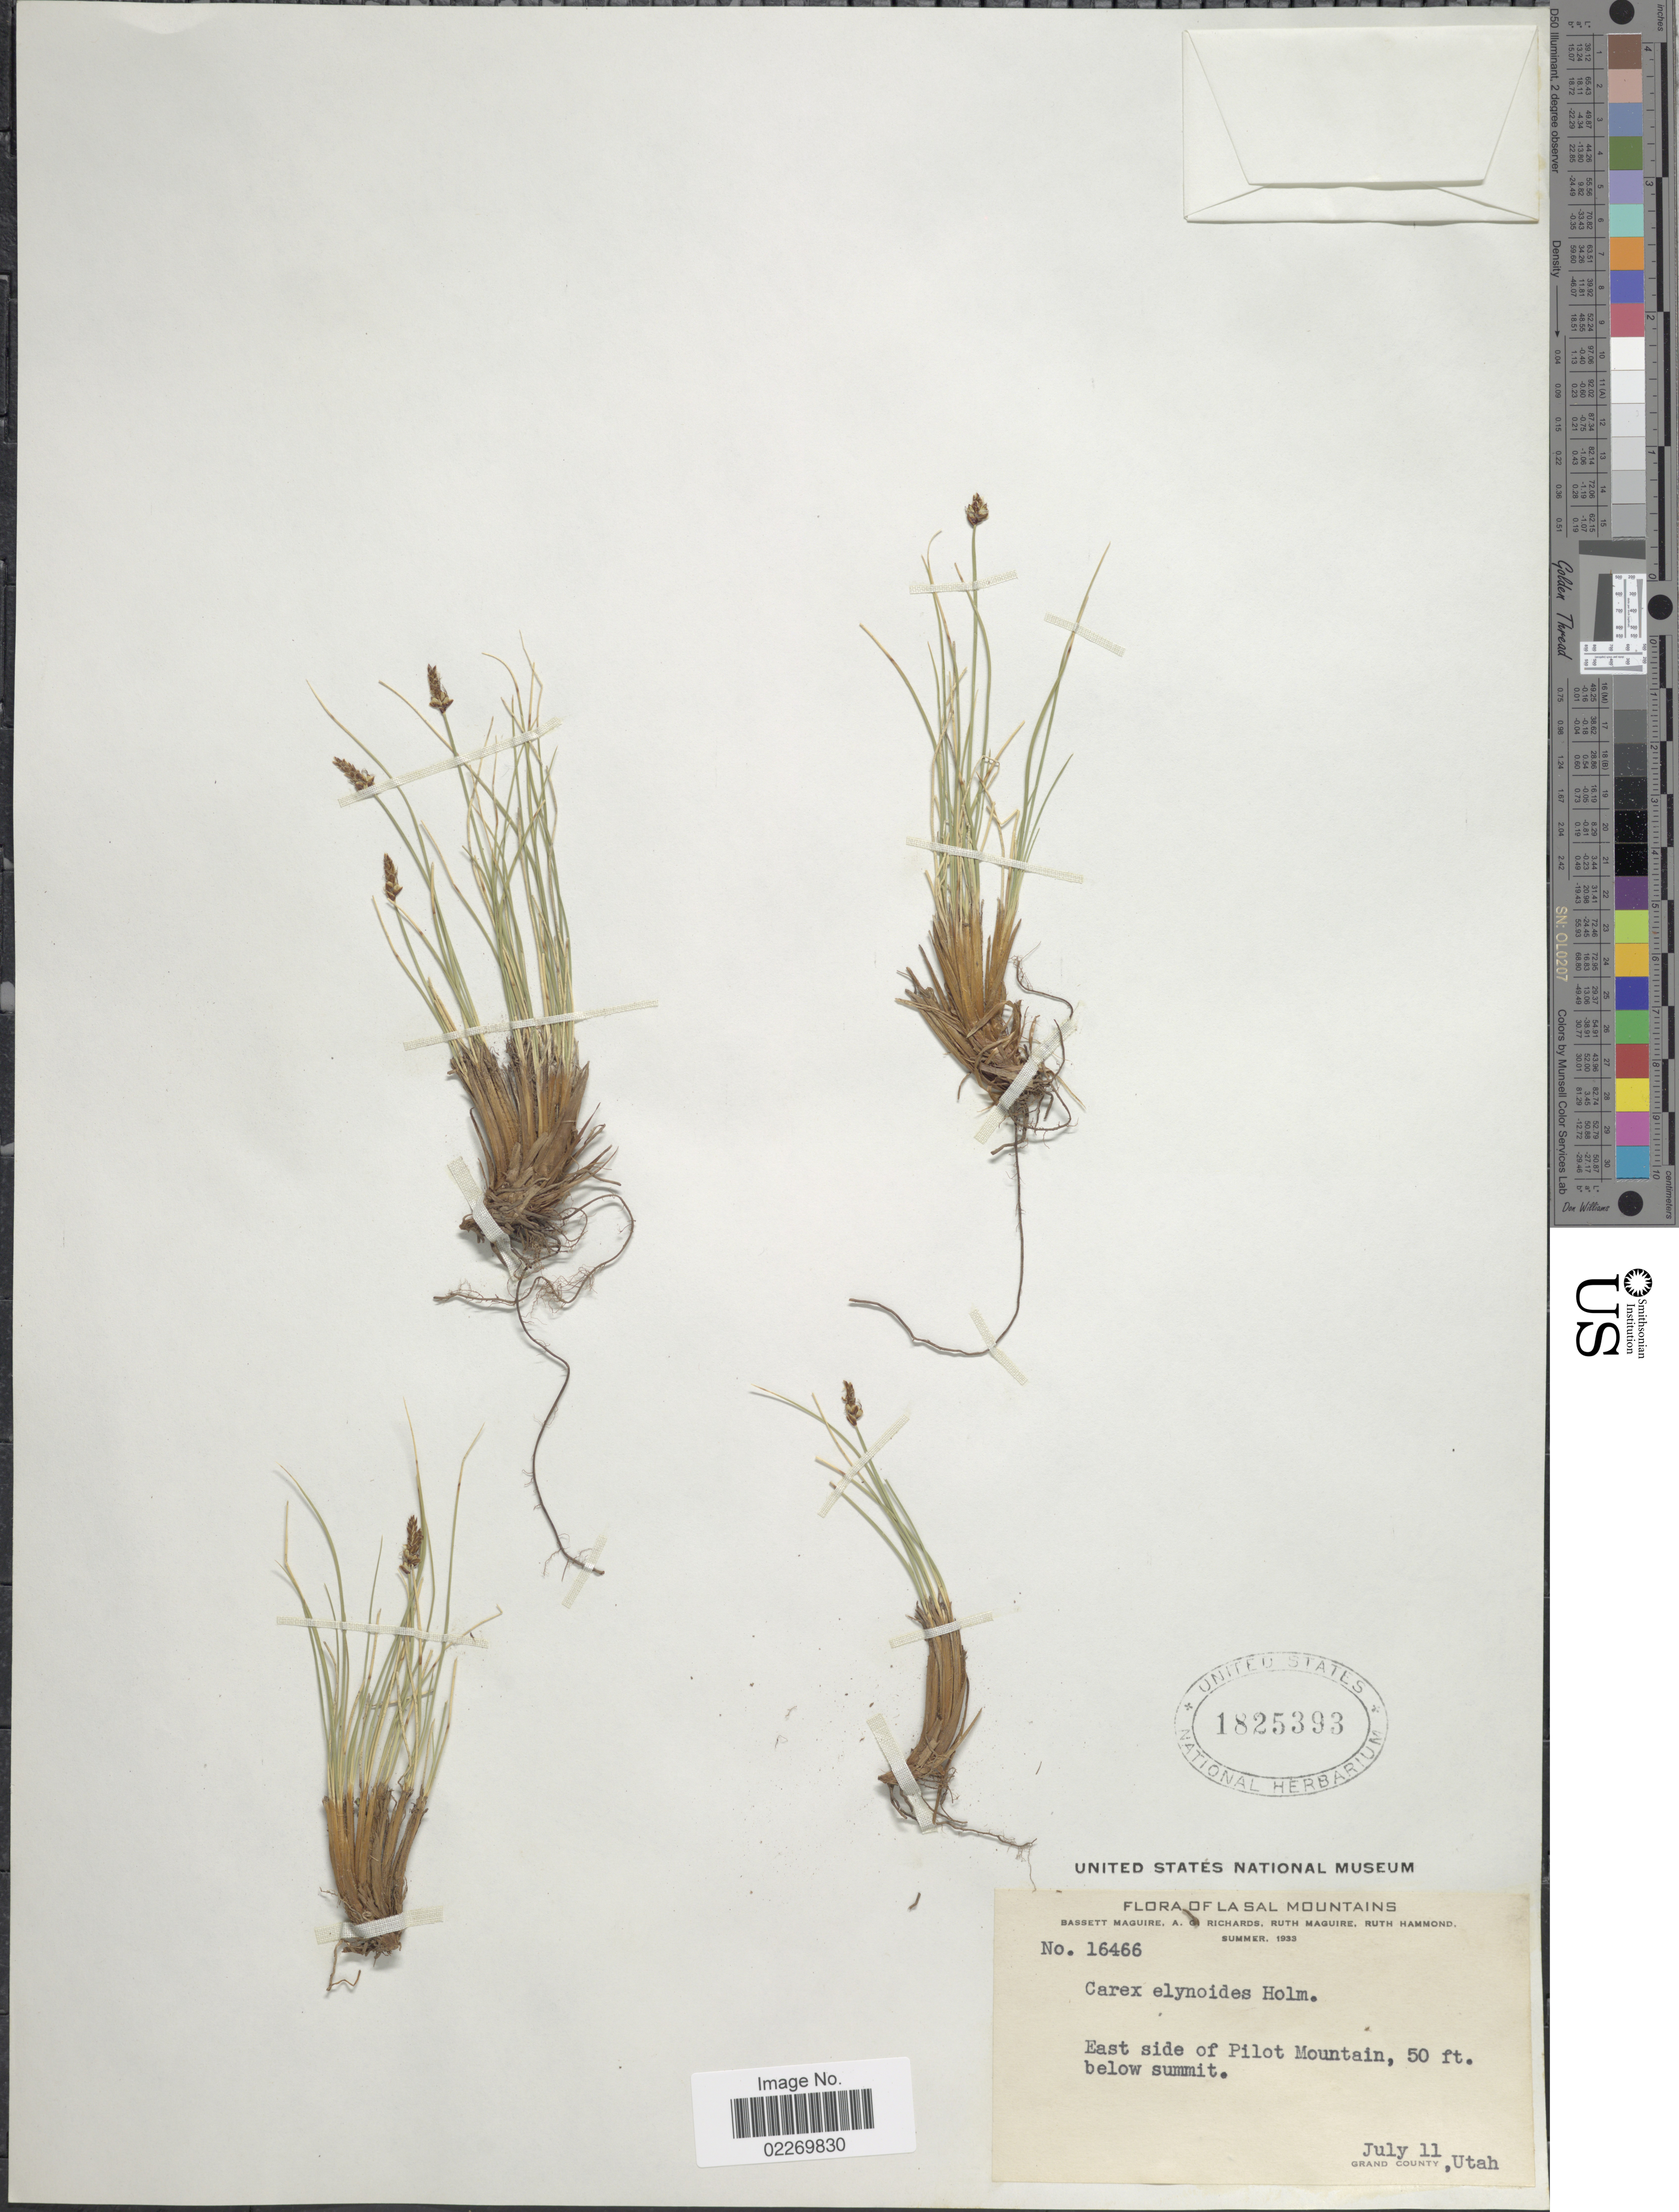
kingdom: Plantae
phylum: Tracheophyta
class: Liliopsida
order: Poales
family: Cyperaceae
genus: Carex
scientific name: Carex elynoides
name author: Holm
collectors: B. Maguire, A. Richards, R. R. Maguire & R. Hammond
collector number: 16466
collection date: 1933-07-11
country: United States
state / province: Utah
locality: La Sal Mountains. East side of Pilot Mountain, below summit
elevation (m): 15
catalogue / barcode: US 1825393